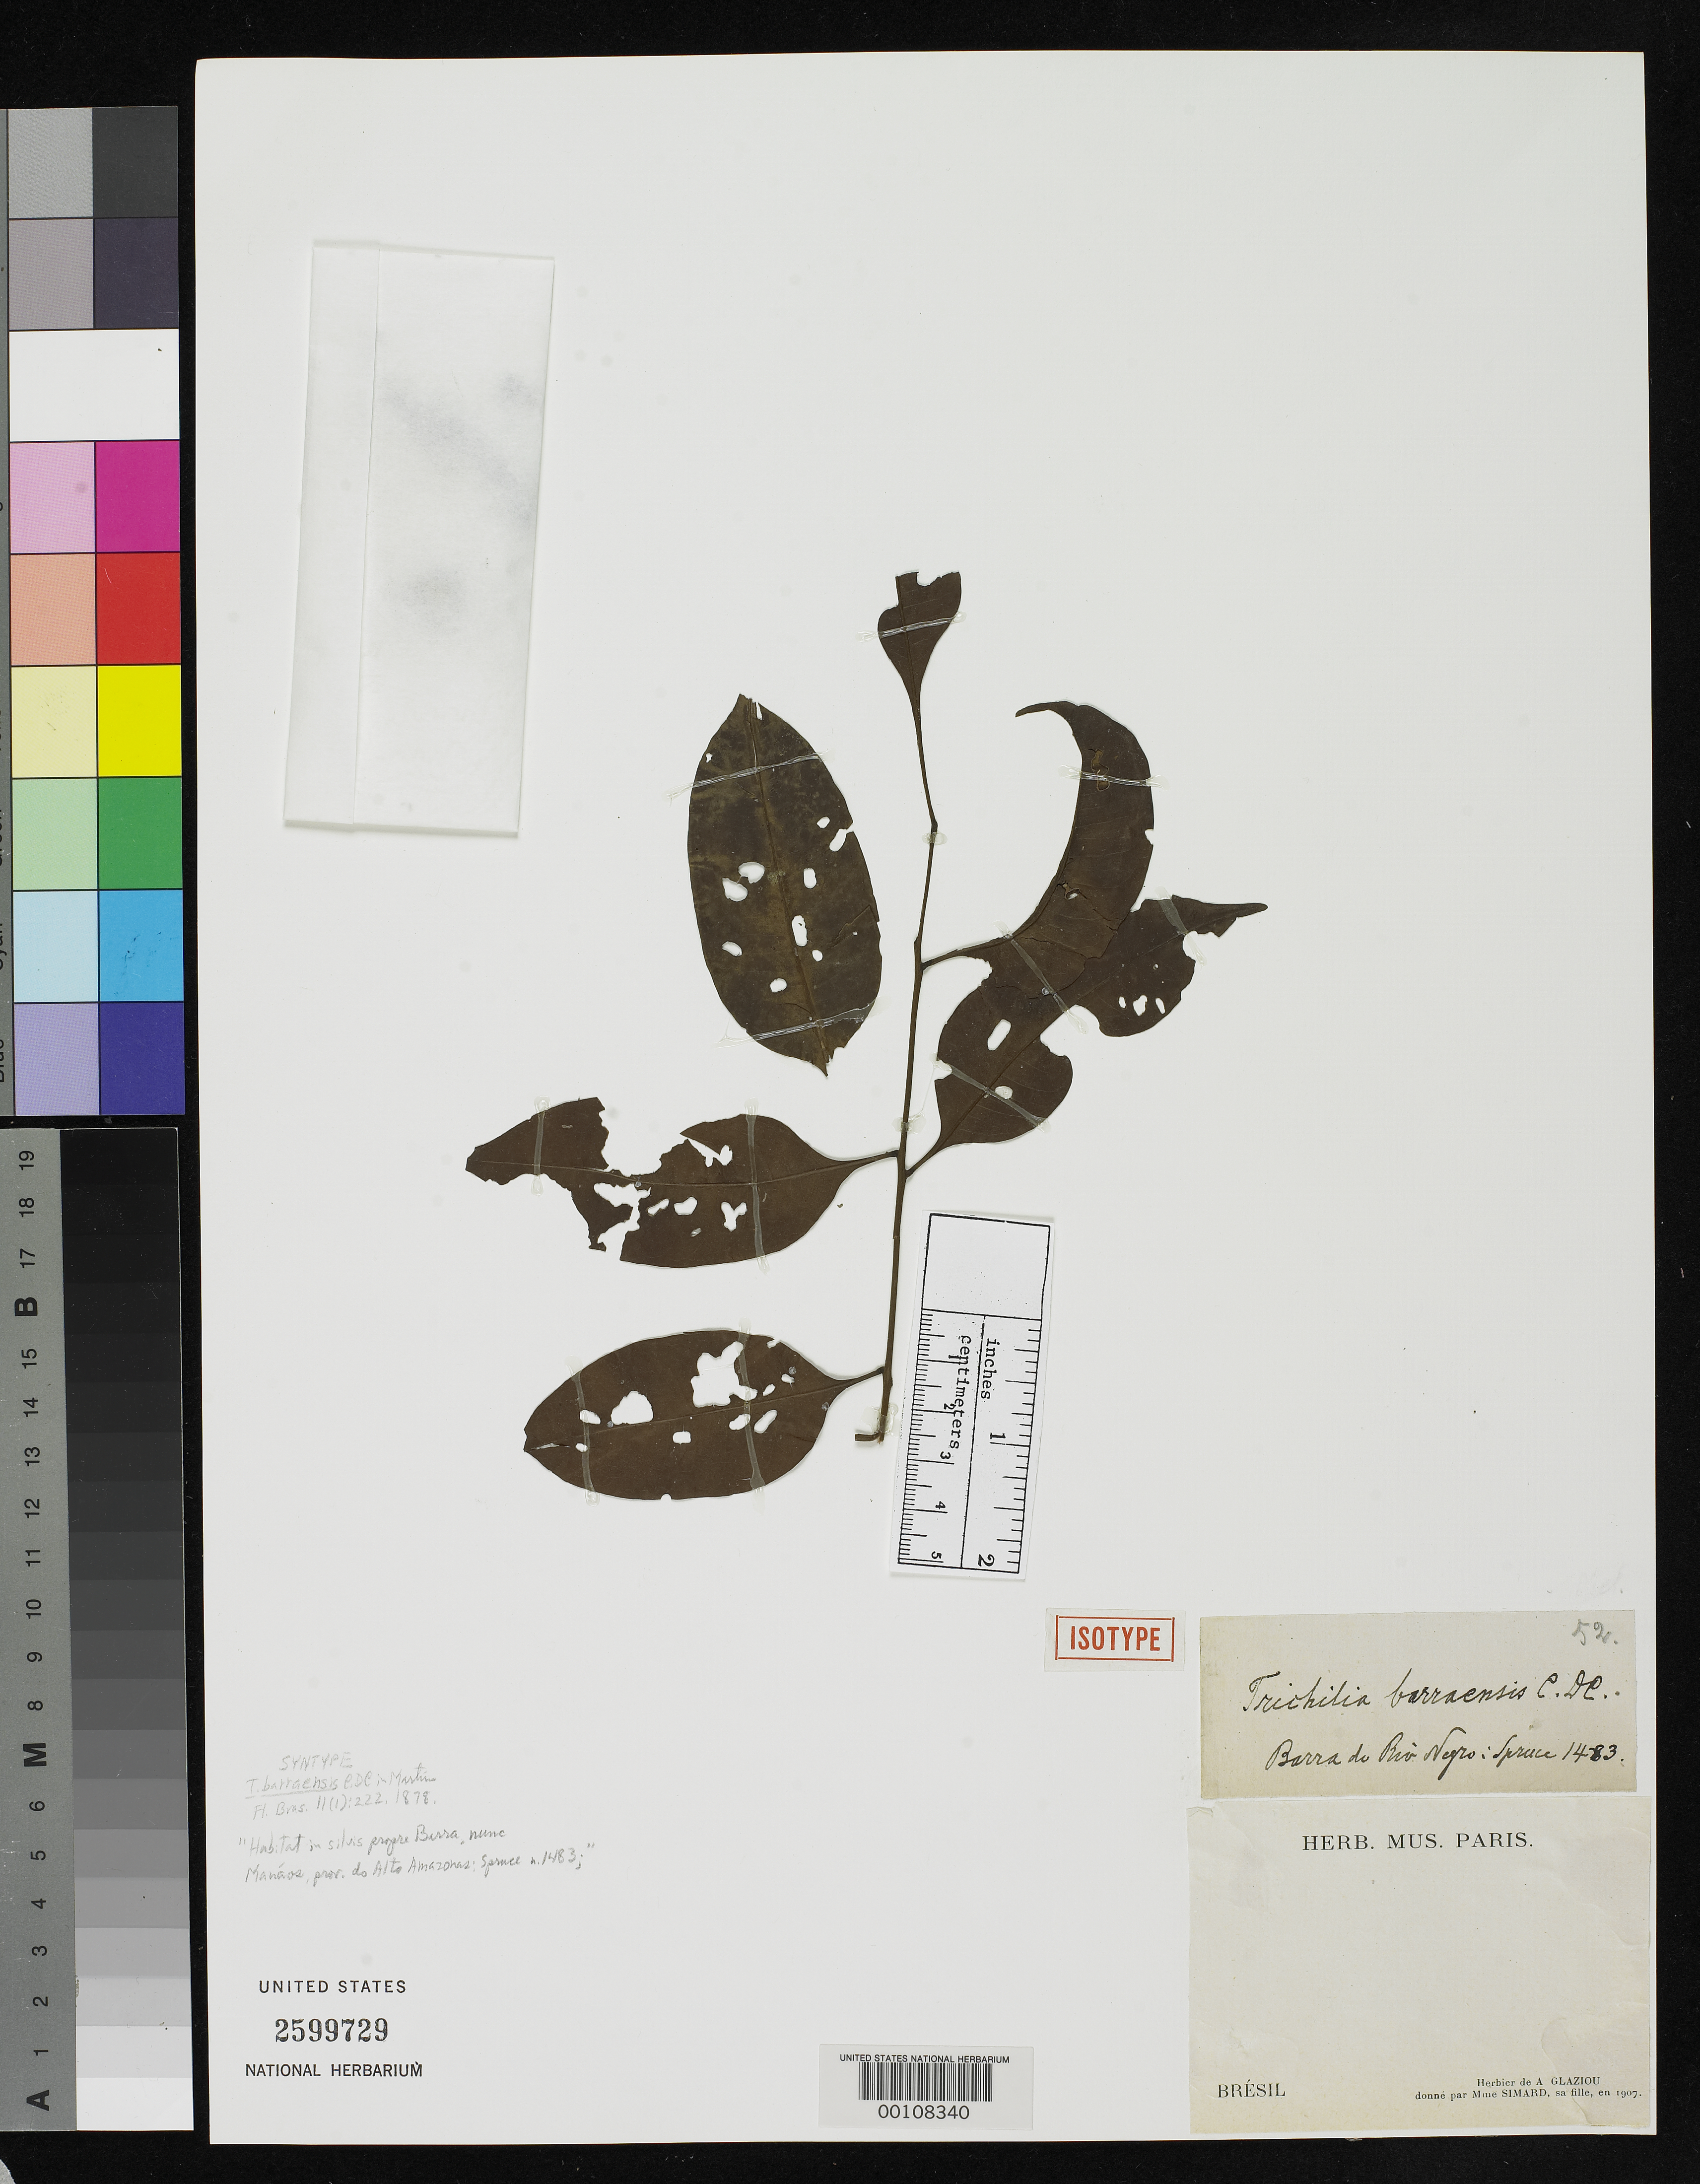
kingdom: Plantae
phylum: Tracheophyta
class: Magnoliopsida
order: Sapindales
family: Meliaceae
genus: Trichilia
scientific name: Trichilia barraensis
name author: C. DC. in Mart.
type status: Syntype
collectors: R. Spruce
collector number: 1483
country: Brazil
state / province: Amazonas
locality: Barra de Rio Negro, near Barra, Munic. Manaos.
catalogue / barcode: US 2599729